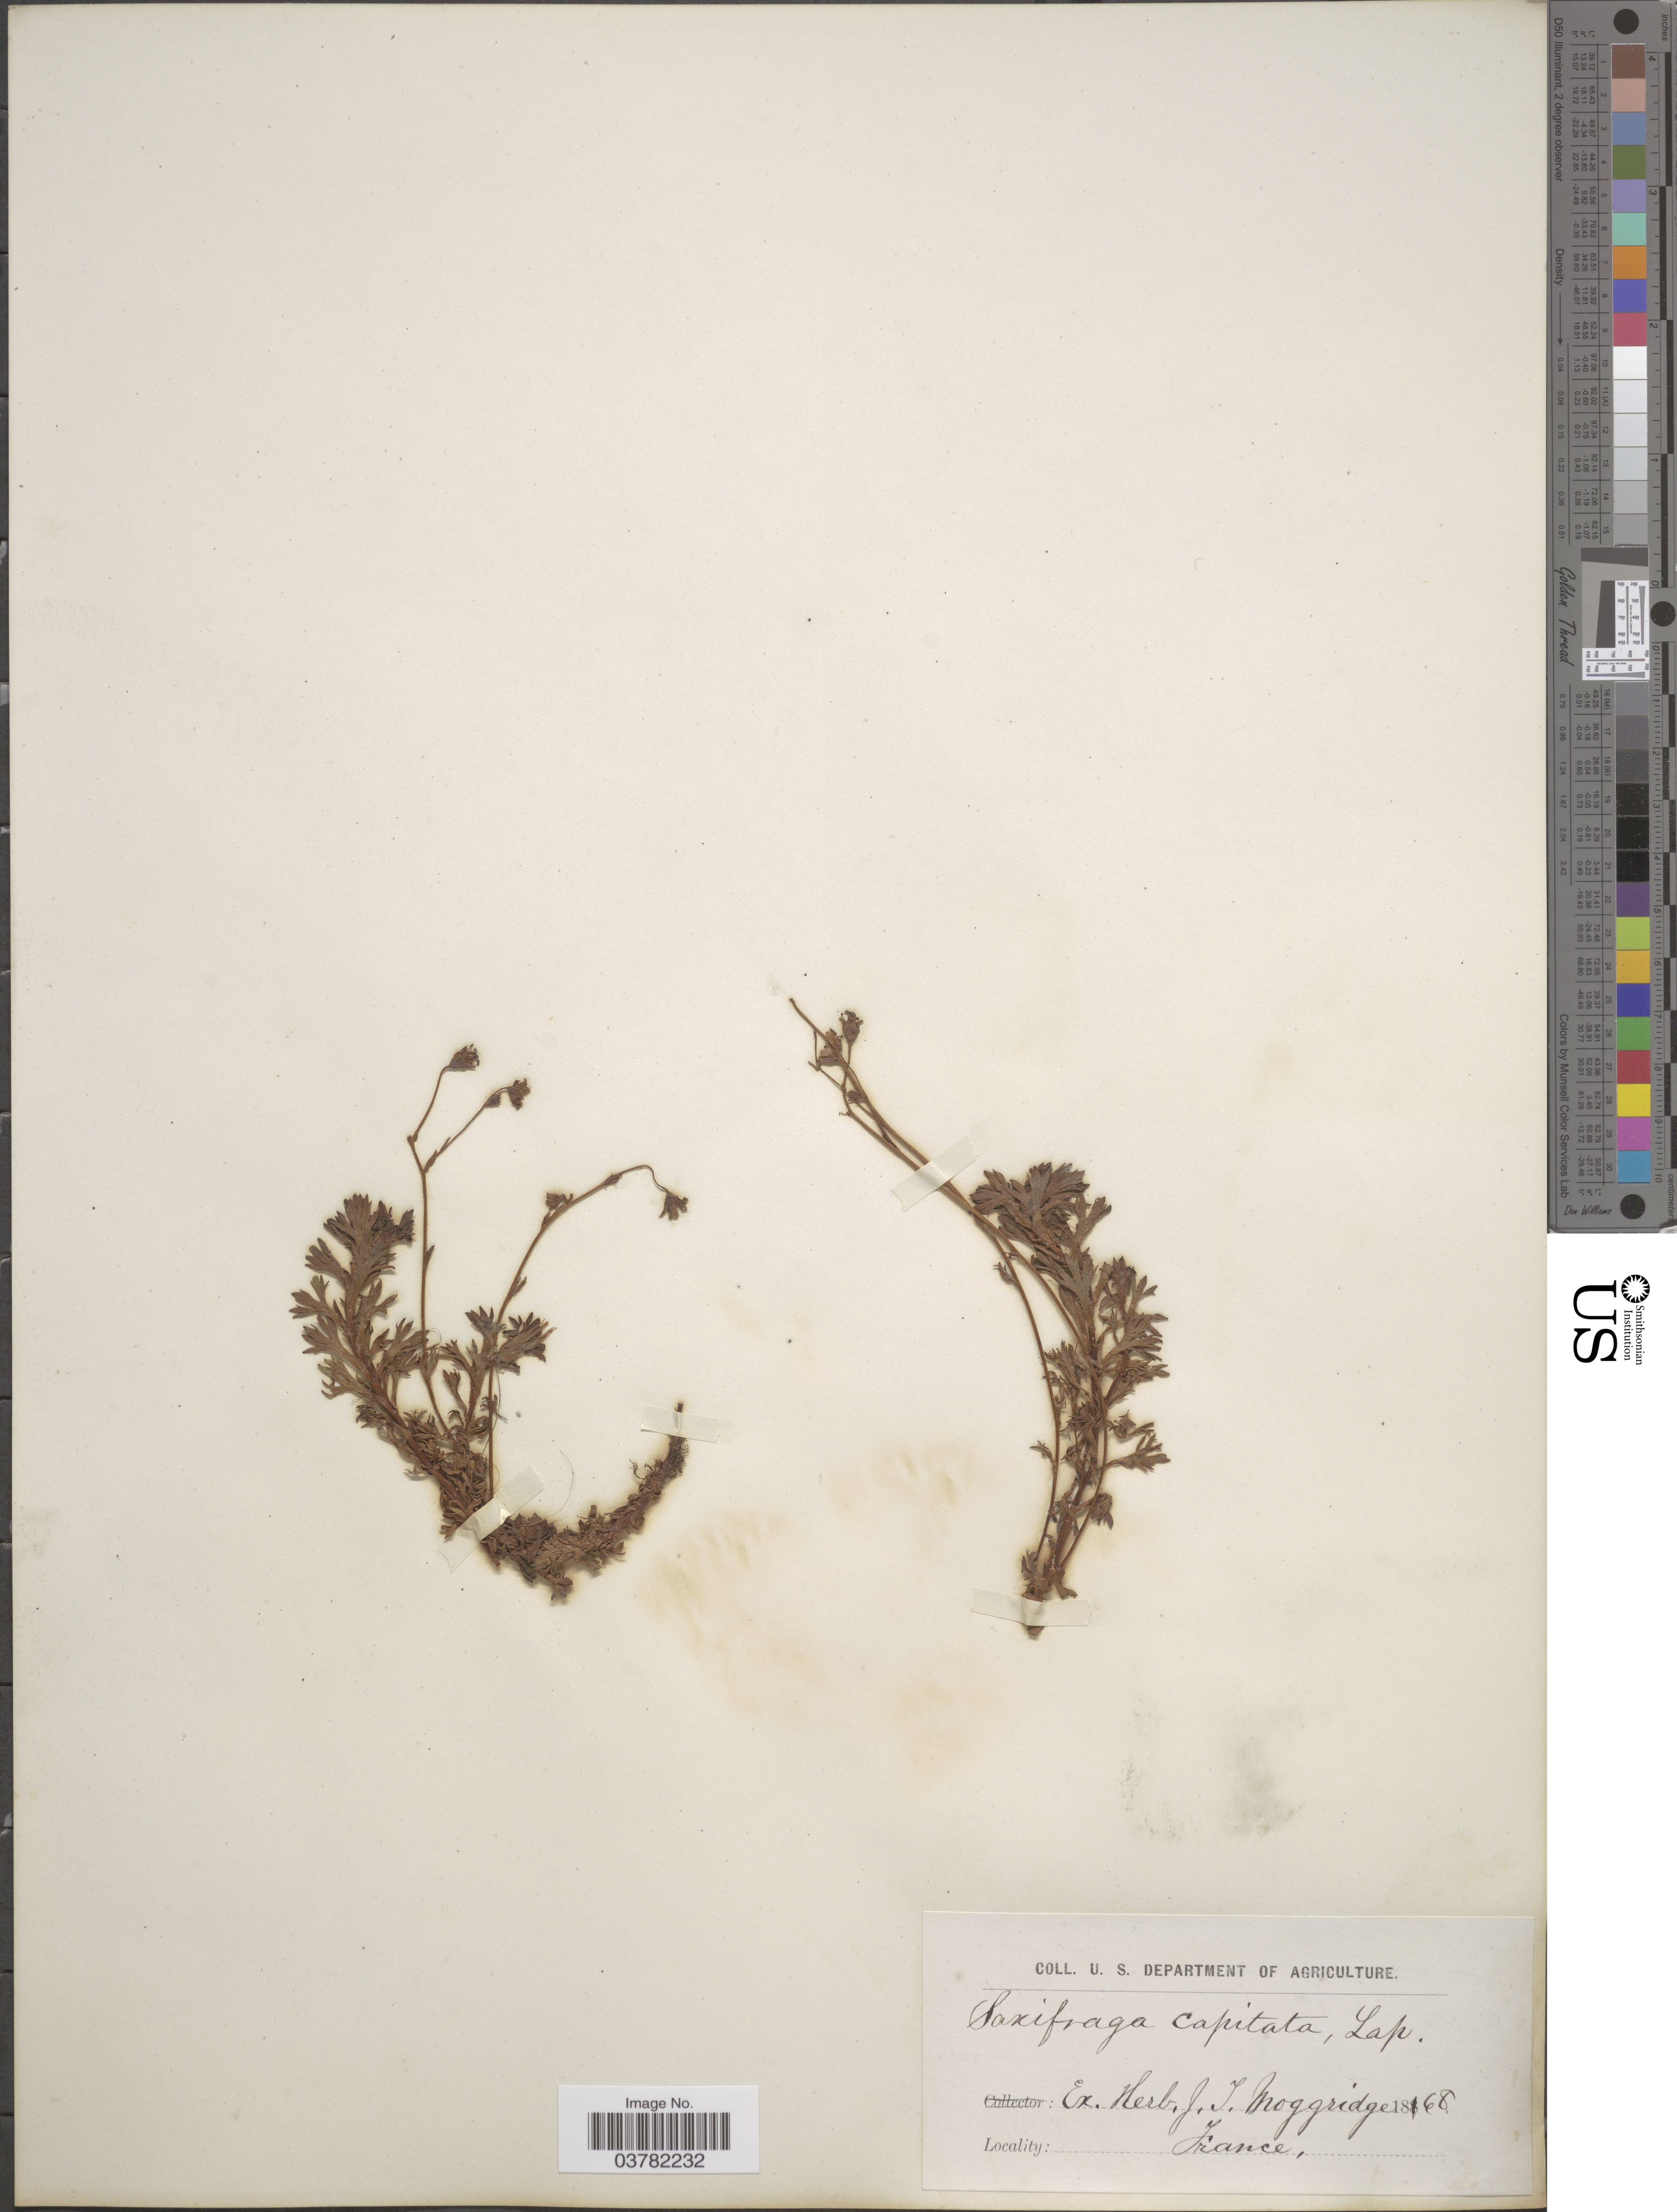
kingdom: Plantae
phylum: Tracheophyta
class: Magnoliopsida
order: Saxifragales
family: Saxifragaceae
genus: Saxifraga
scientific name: Saxifraga x capitata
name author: Lapeyr.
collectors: ex herb. J.T. Moggridge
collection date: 1868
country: France